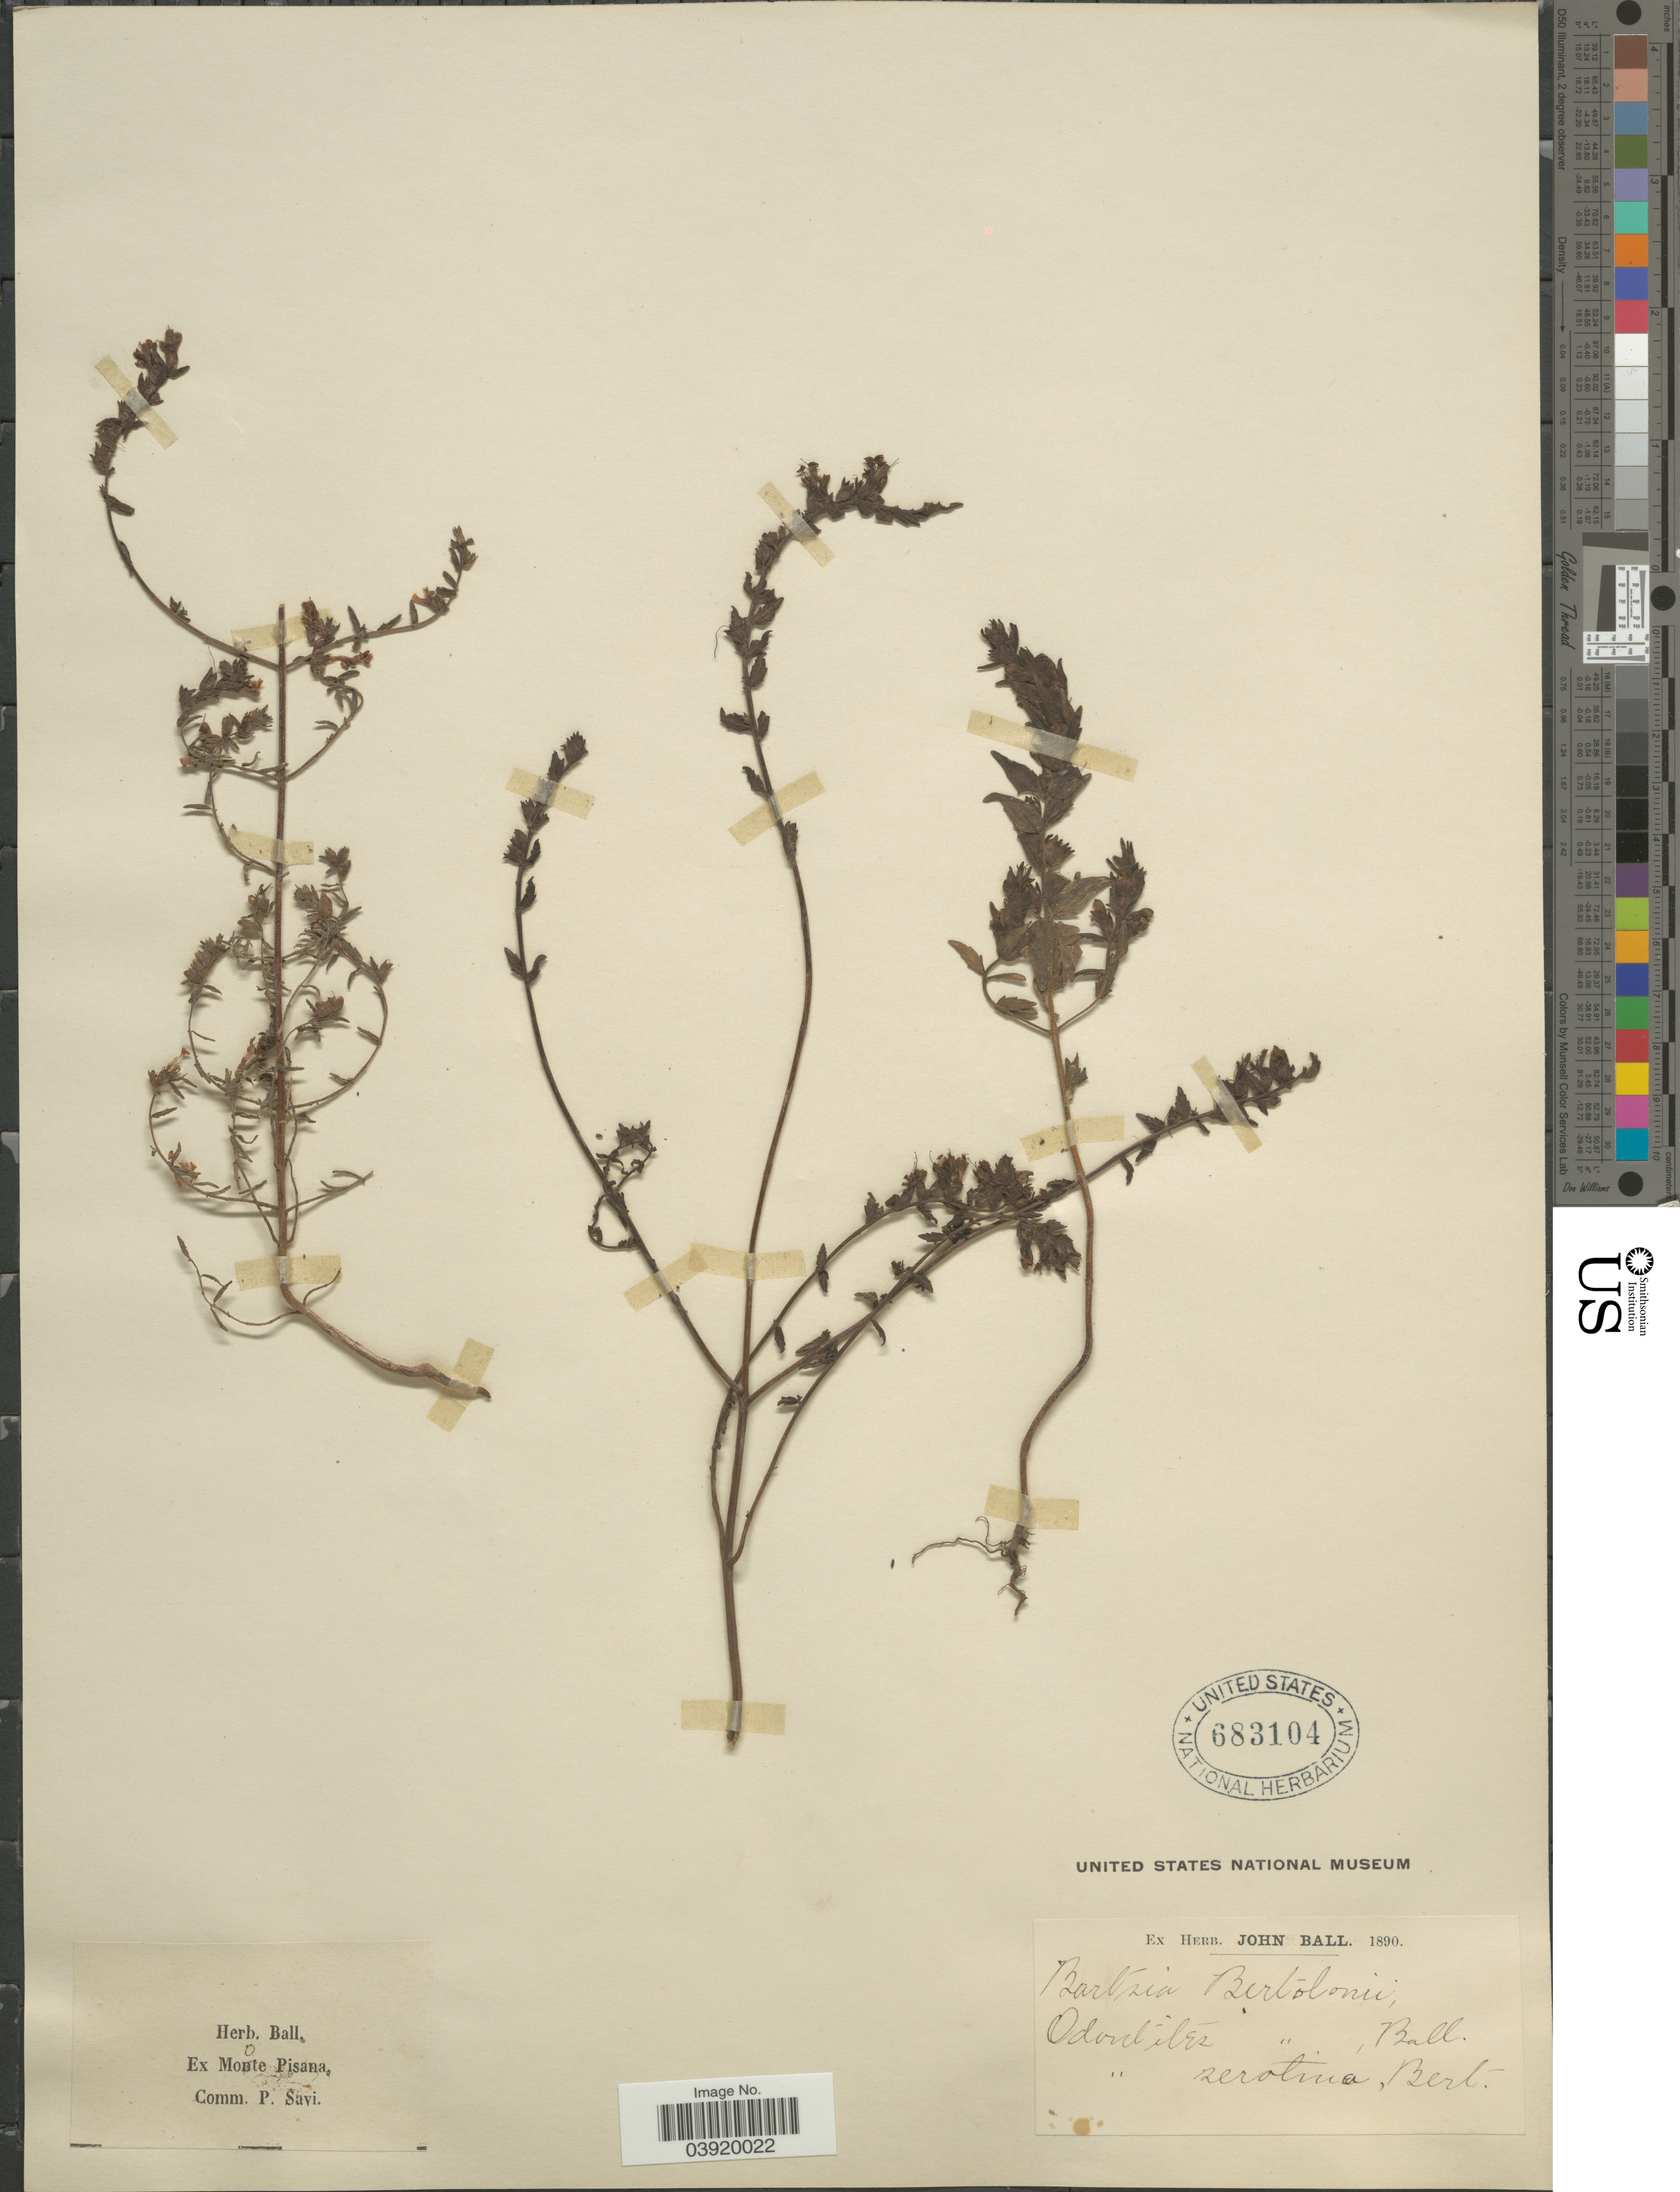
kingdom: Plantae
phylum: Tracheophyta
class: Magnoliopsida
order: Lamiales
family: Orobanchaceae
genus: Odontites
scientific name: Odontites vulgaris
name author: Moench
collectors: ex herb. John Ball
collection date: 1890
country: Italy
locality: Ex Monte Pisana.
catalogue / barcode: US 683104